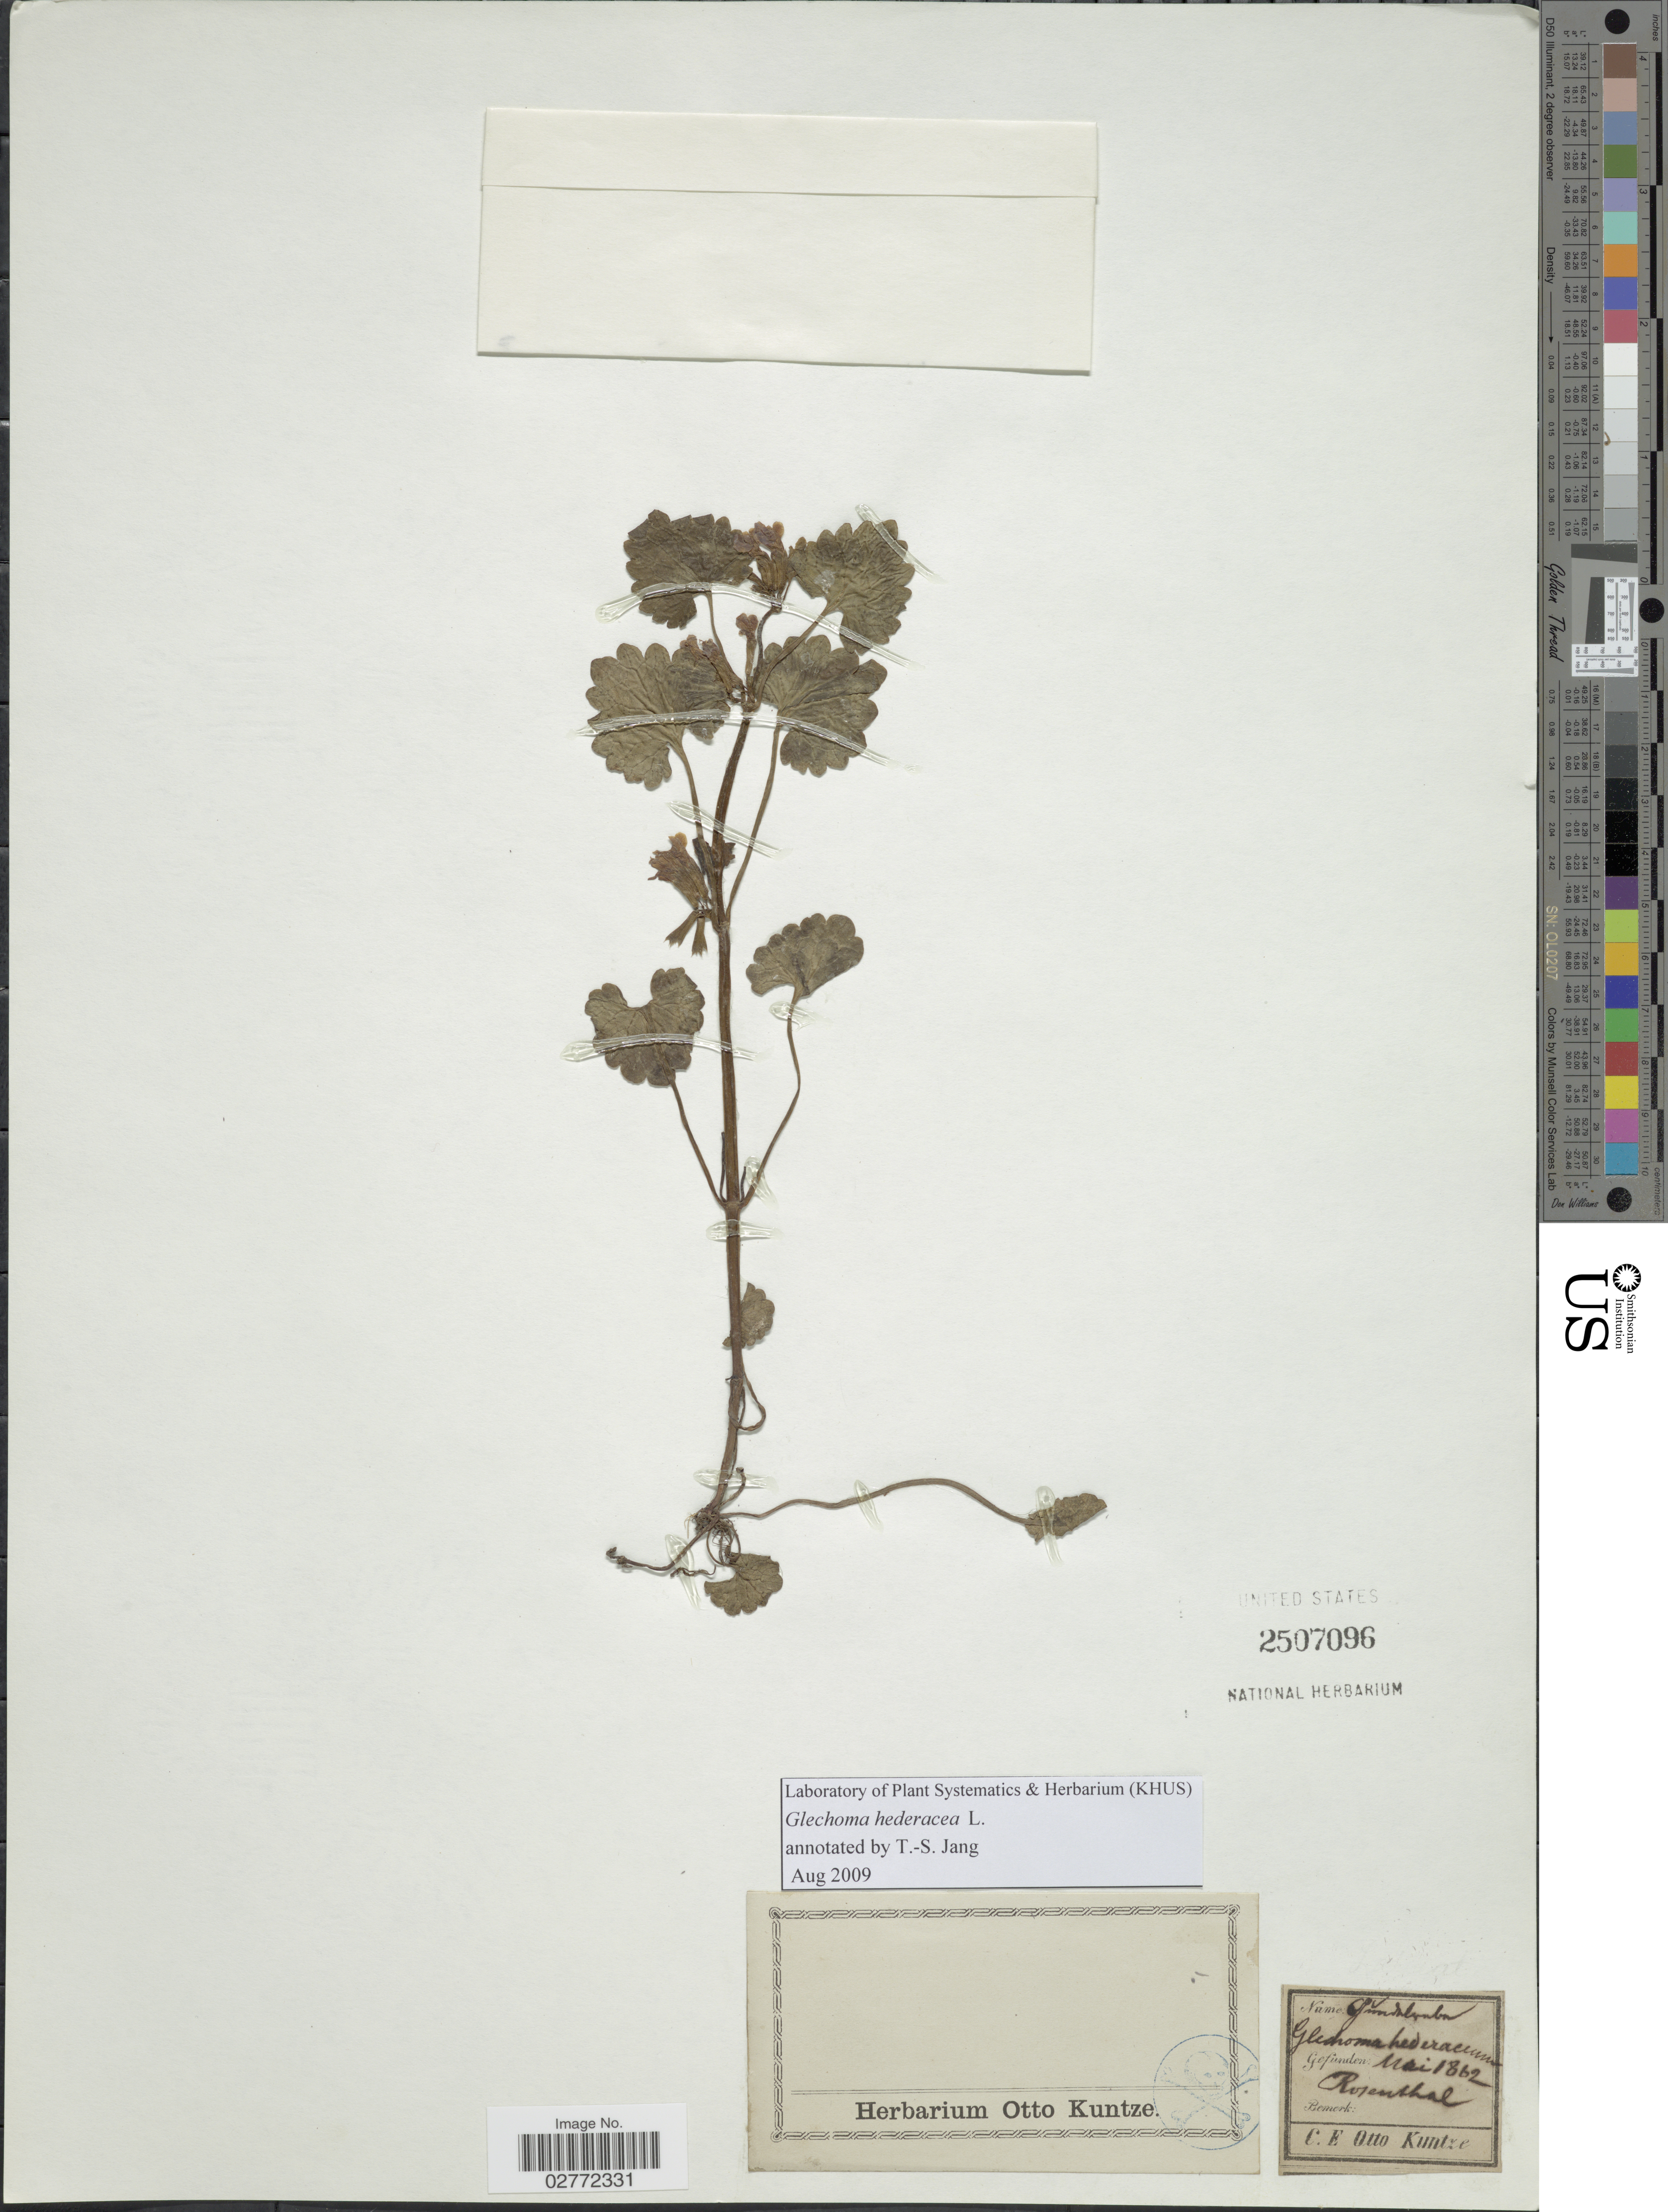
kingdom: Plantae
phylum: Tracheophyta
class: Magnoliopsida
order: Lamiales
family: Lamiaceae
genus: Glechoma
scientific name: Glechoma hederacea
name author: L.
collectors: C.E.O. Kuntze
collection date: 1862-05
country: Germany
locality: Rosenthal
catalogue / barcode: US 2507096